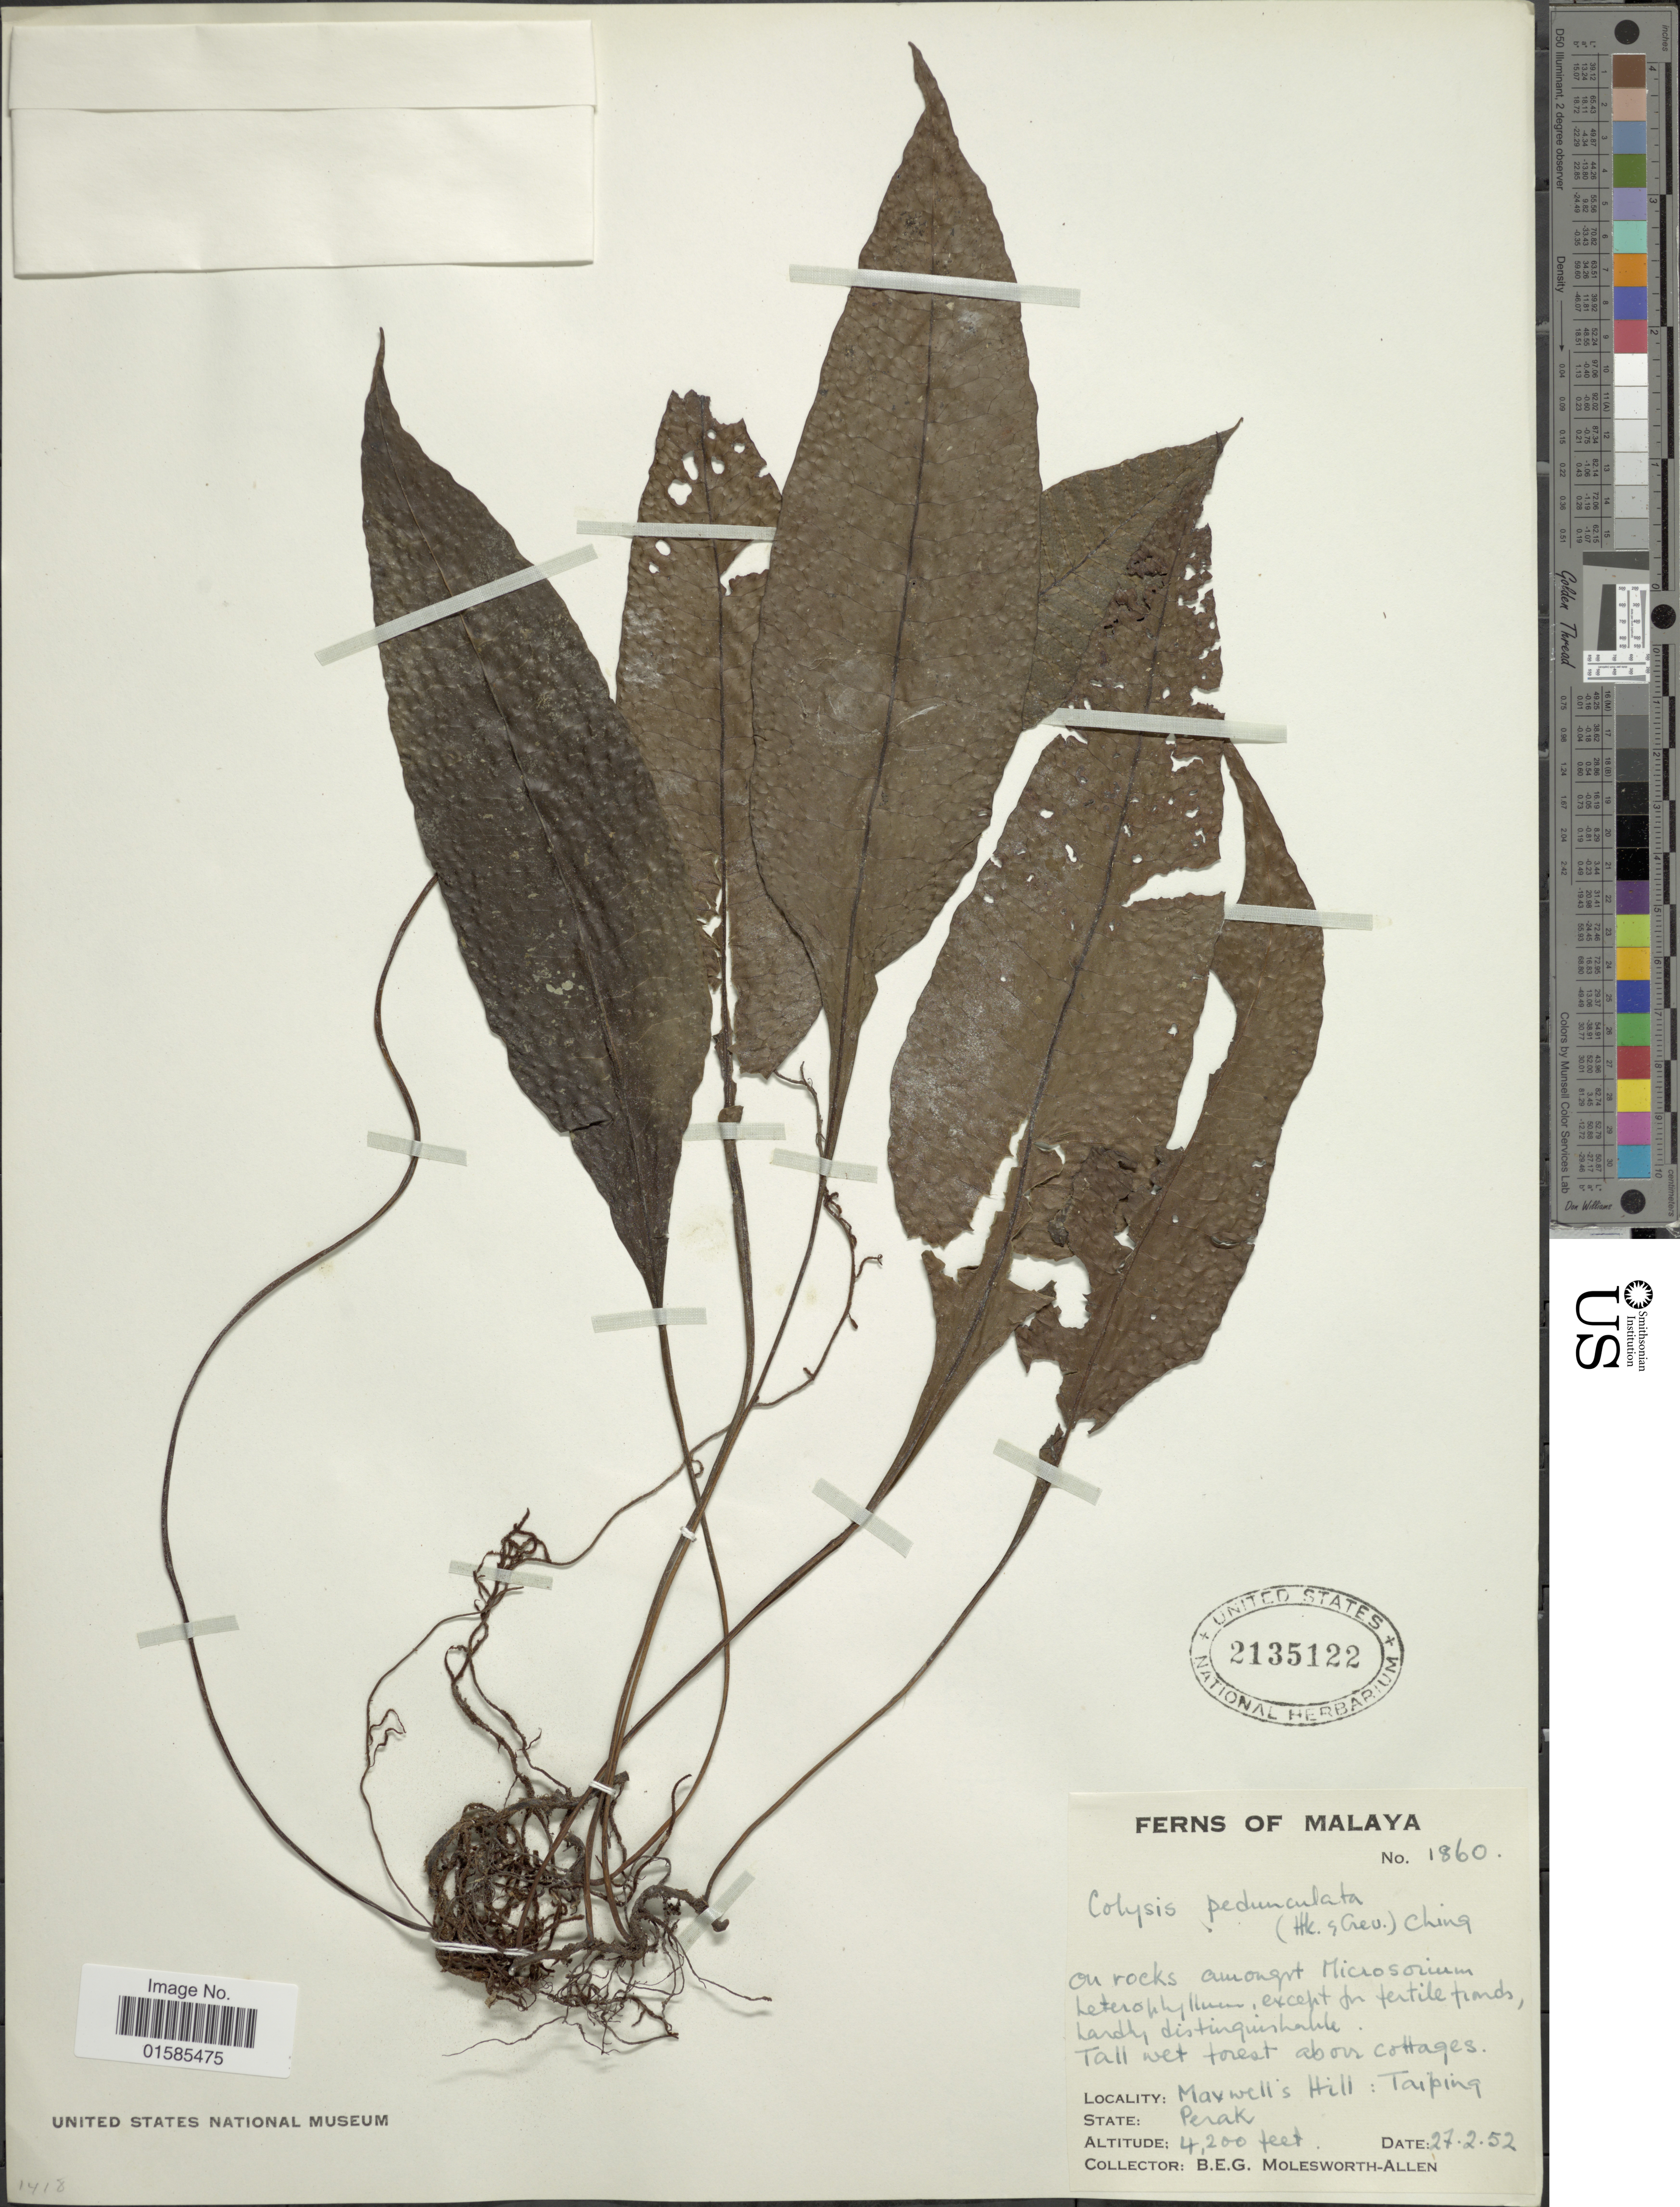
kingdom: Plantae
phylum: Tracheophyta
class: Polypodiopsida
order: Polypodiales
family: Polypodiaceae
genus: Leptochilus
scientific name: Leptochilus pedunculatus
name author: (Hook. & Grev.) Fraser-Jenk.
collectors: B. E. G. Molesworth-Allen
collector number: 1860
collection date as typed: Transcribed d/m/y: 27/2/52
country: Malaysia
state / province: Perak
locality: Malaya, Maxwells Hill: Taiping, Perak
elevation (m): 1280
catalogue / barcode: US 2135122